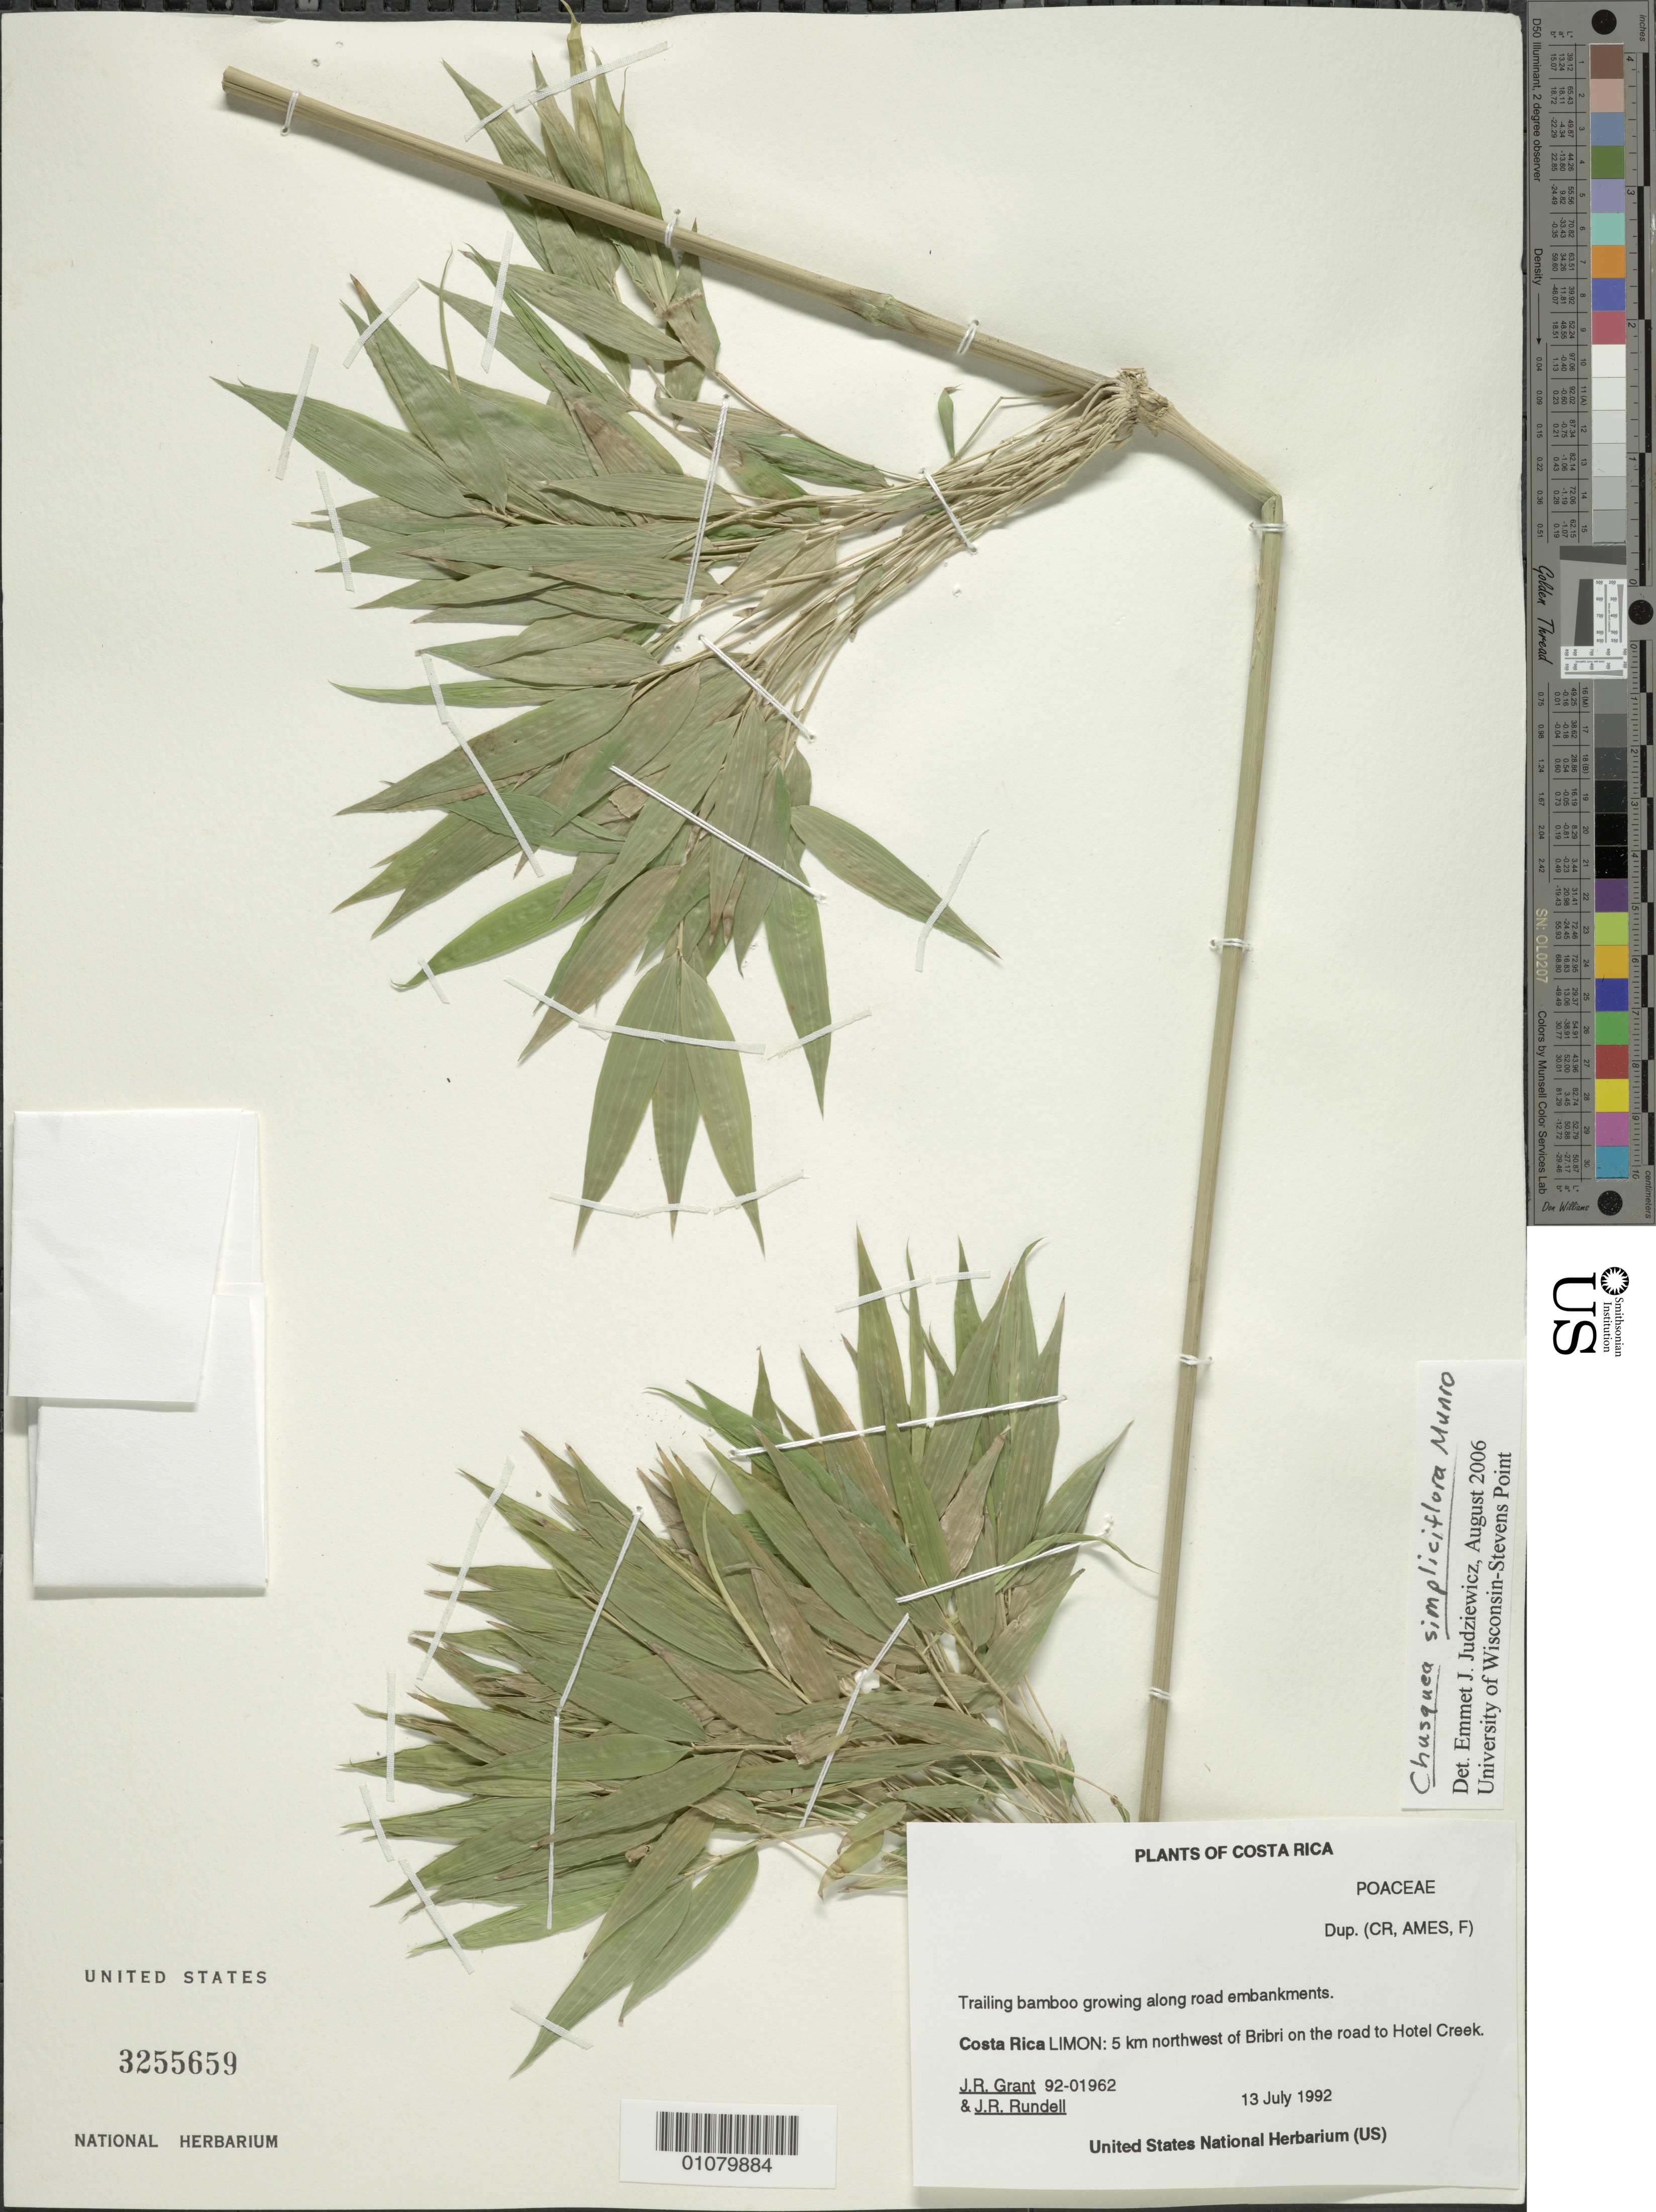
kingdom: Plantae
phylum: Tracheophyta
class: Liliopsida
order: Poales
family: Poaceae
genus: Chusquea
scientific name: Chusquea simpliciflora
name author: Munro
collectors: J. R. Grant & J. R. Rundell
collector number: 92-01962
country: Costa Rica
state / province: Limón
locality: NW of Bribri on the road to Hotel Creek.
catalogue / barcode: US 3255659